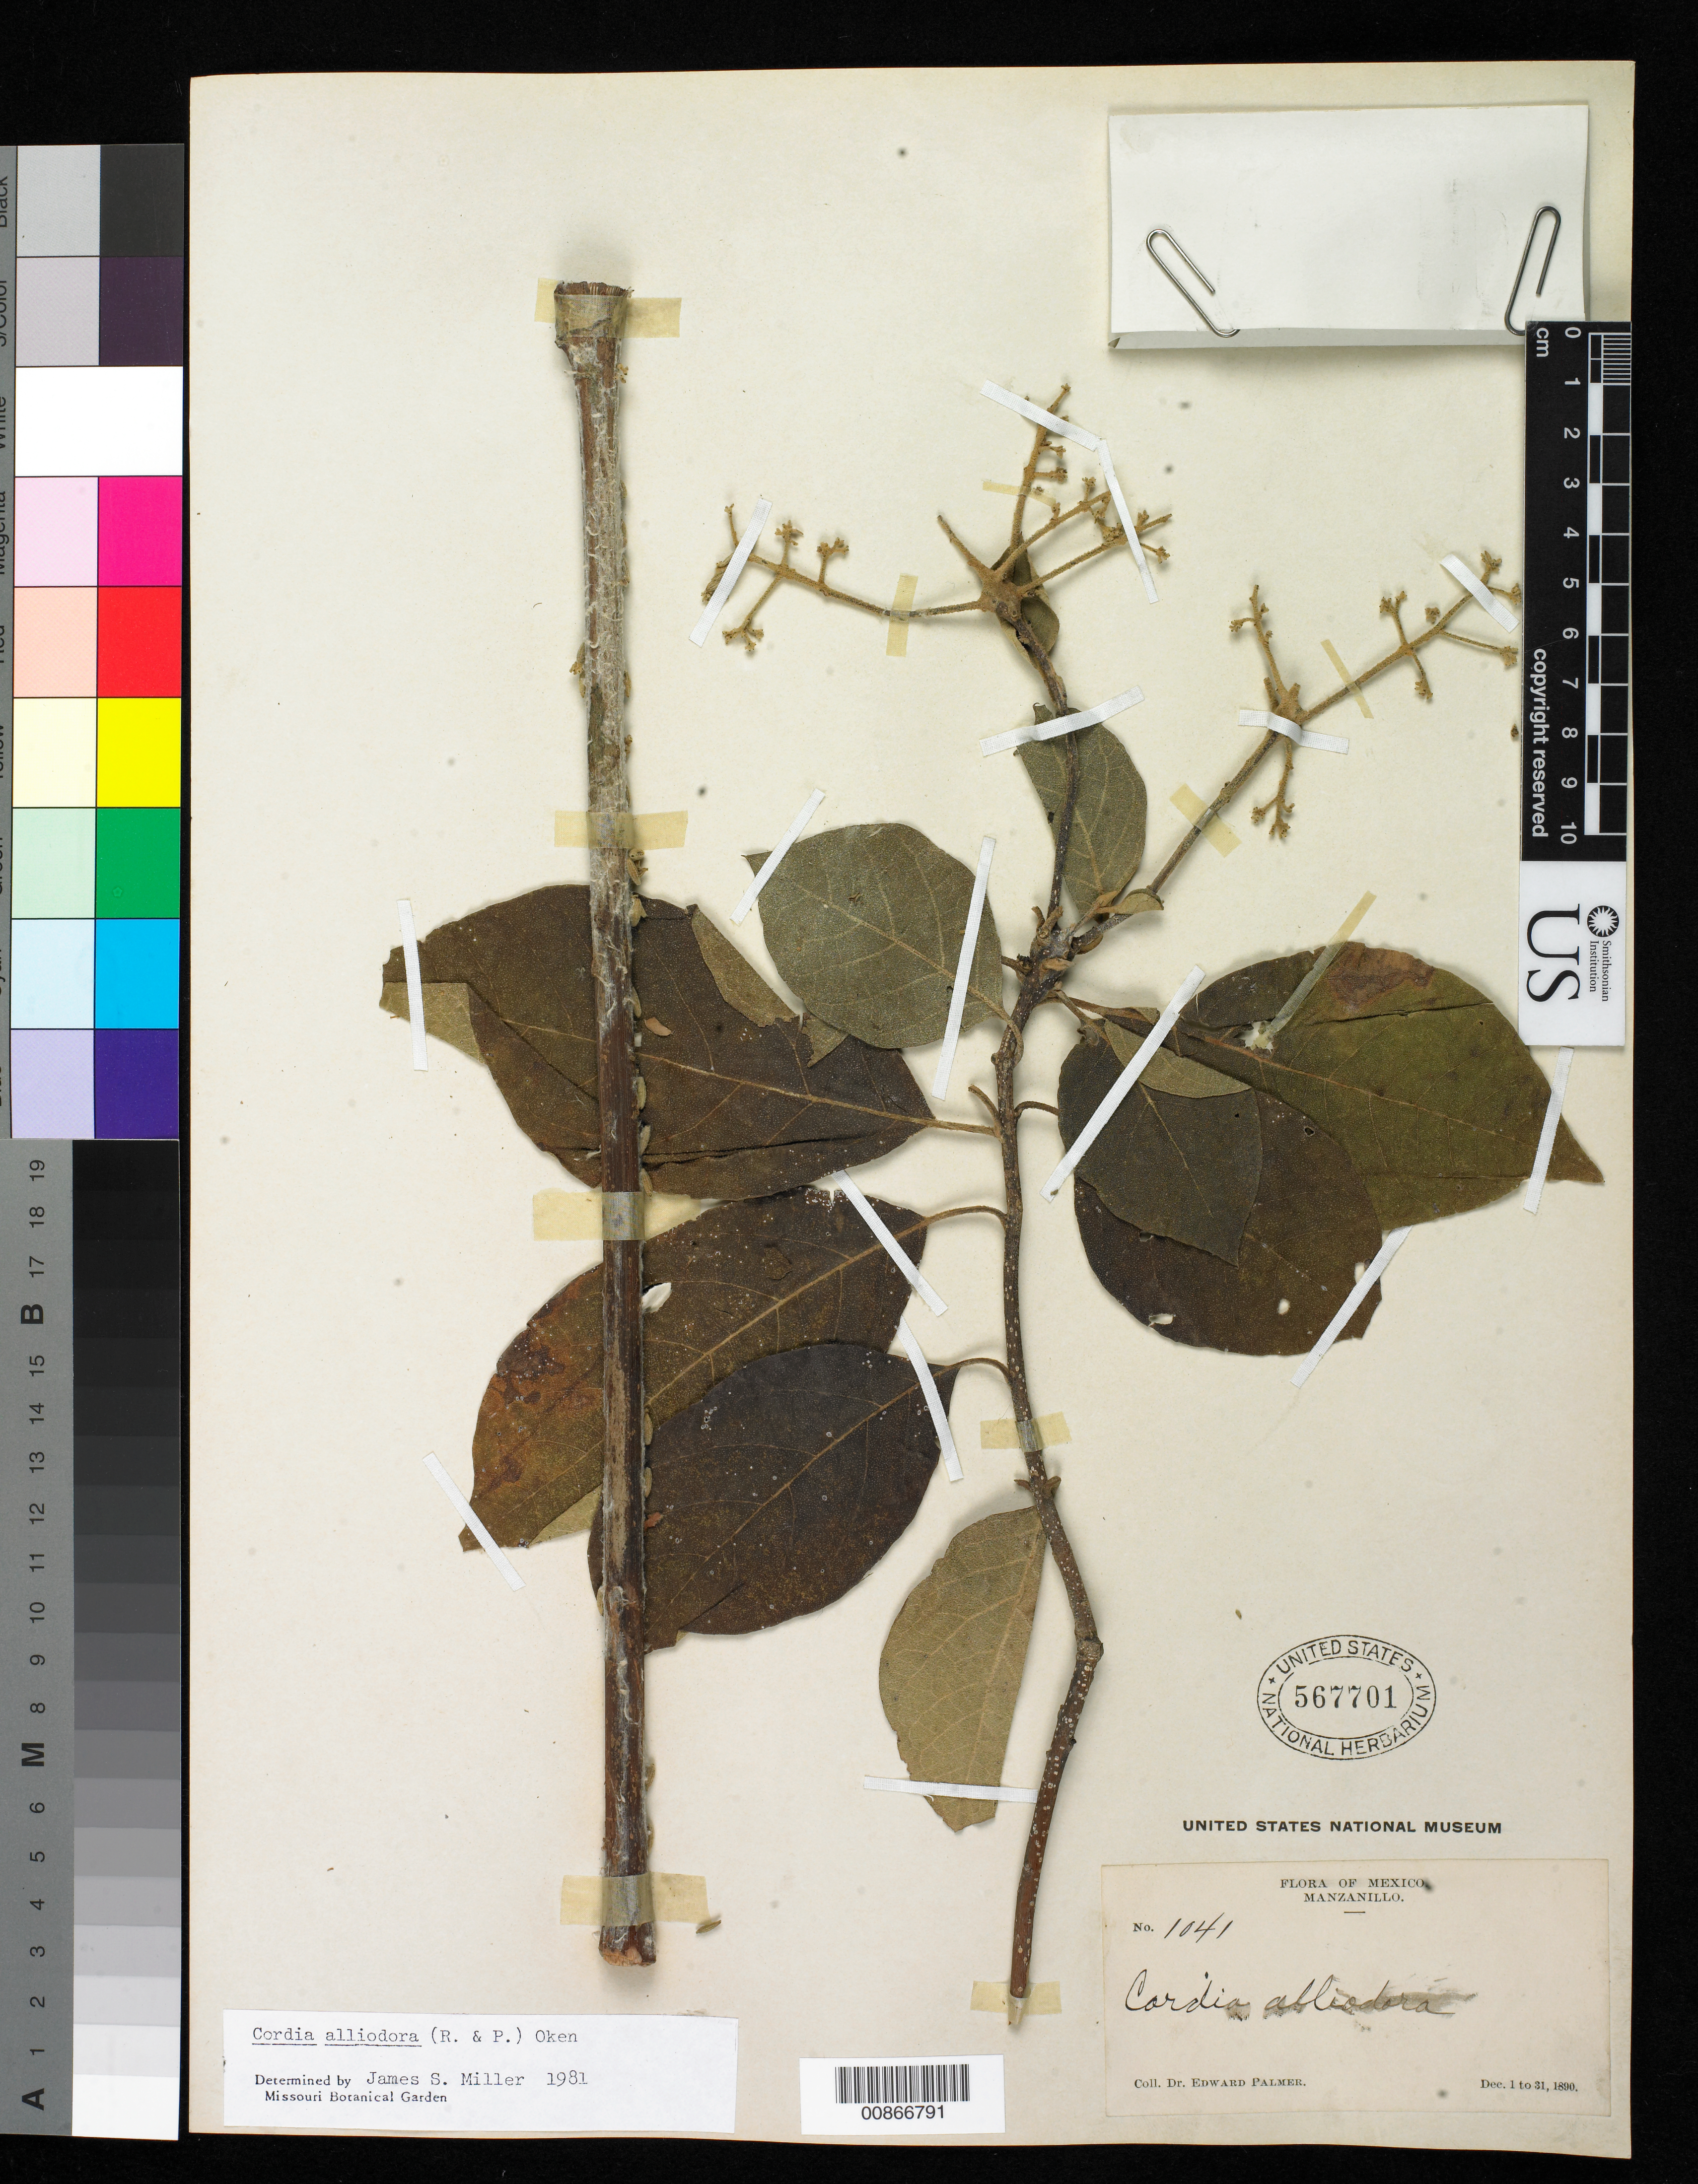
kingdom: Plantae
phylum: Tracheophyta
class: Magnoliopsida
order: Boraginales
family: Cordiaceae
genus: Cordia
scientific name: Cordia alliodora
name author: (Ruiz & Pav.) Oken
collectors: E. Palmer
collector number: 1041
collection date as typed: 01 Dec 1890 to 31 Dec 1890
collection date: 1890-12-01/1890-12-31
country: Mexico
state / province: Colima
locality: Manzanillo, Colima.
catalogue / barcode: US 567701